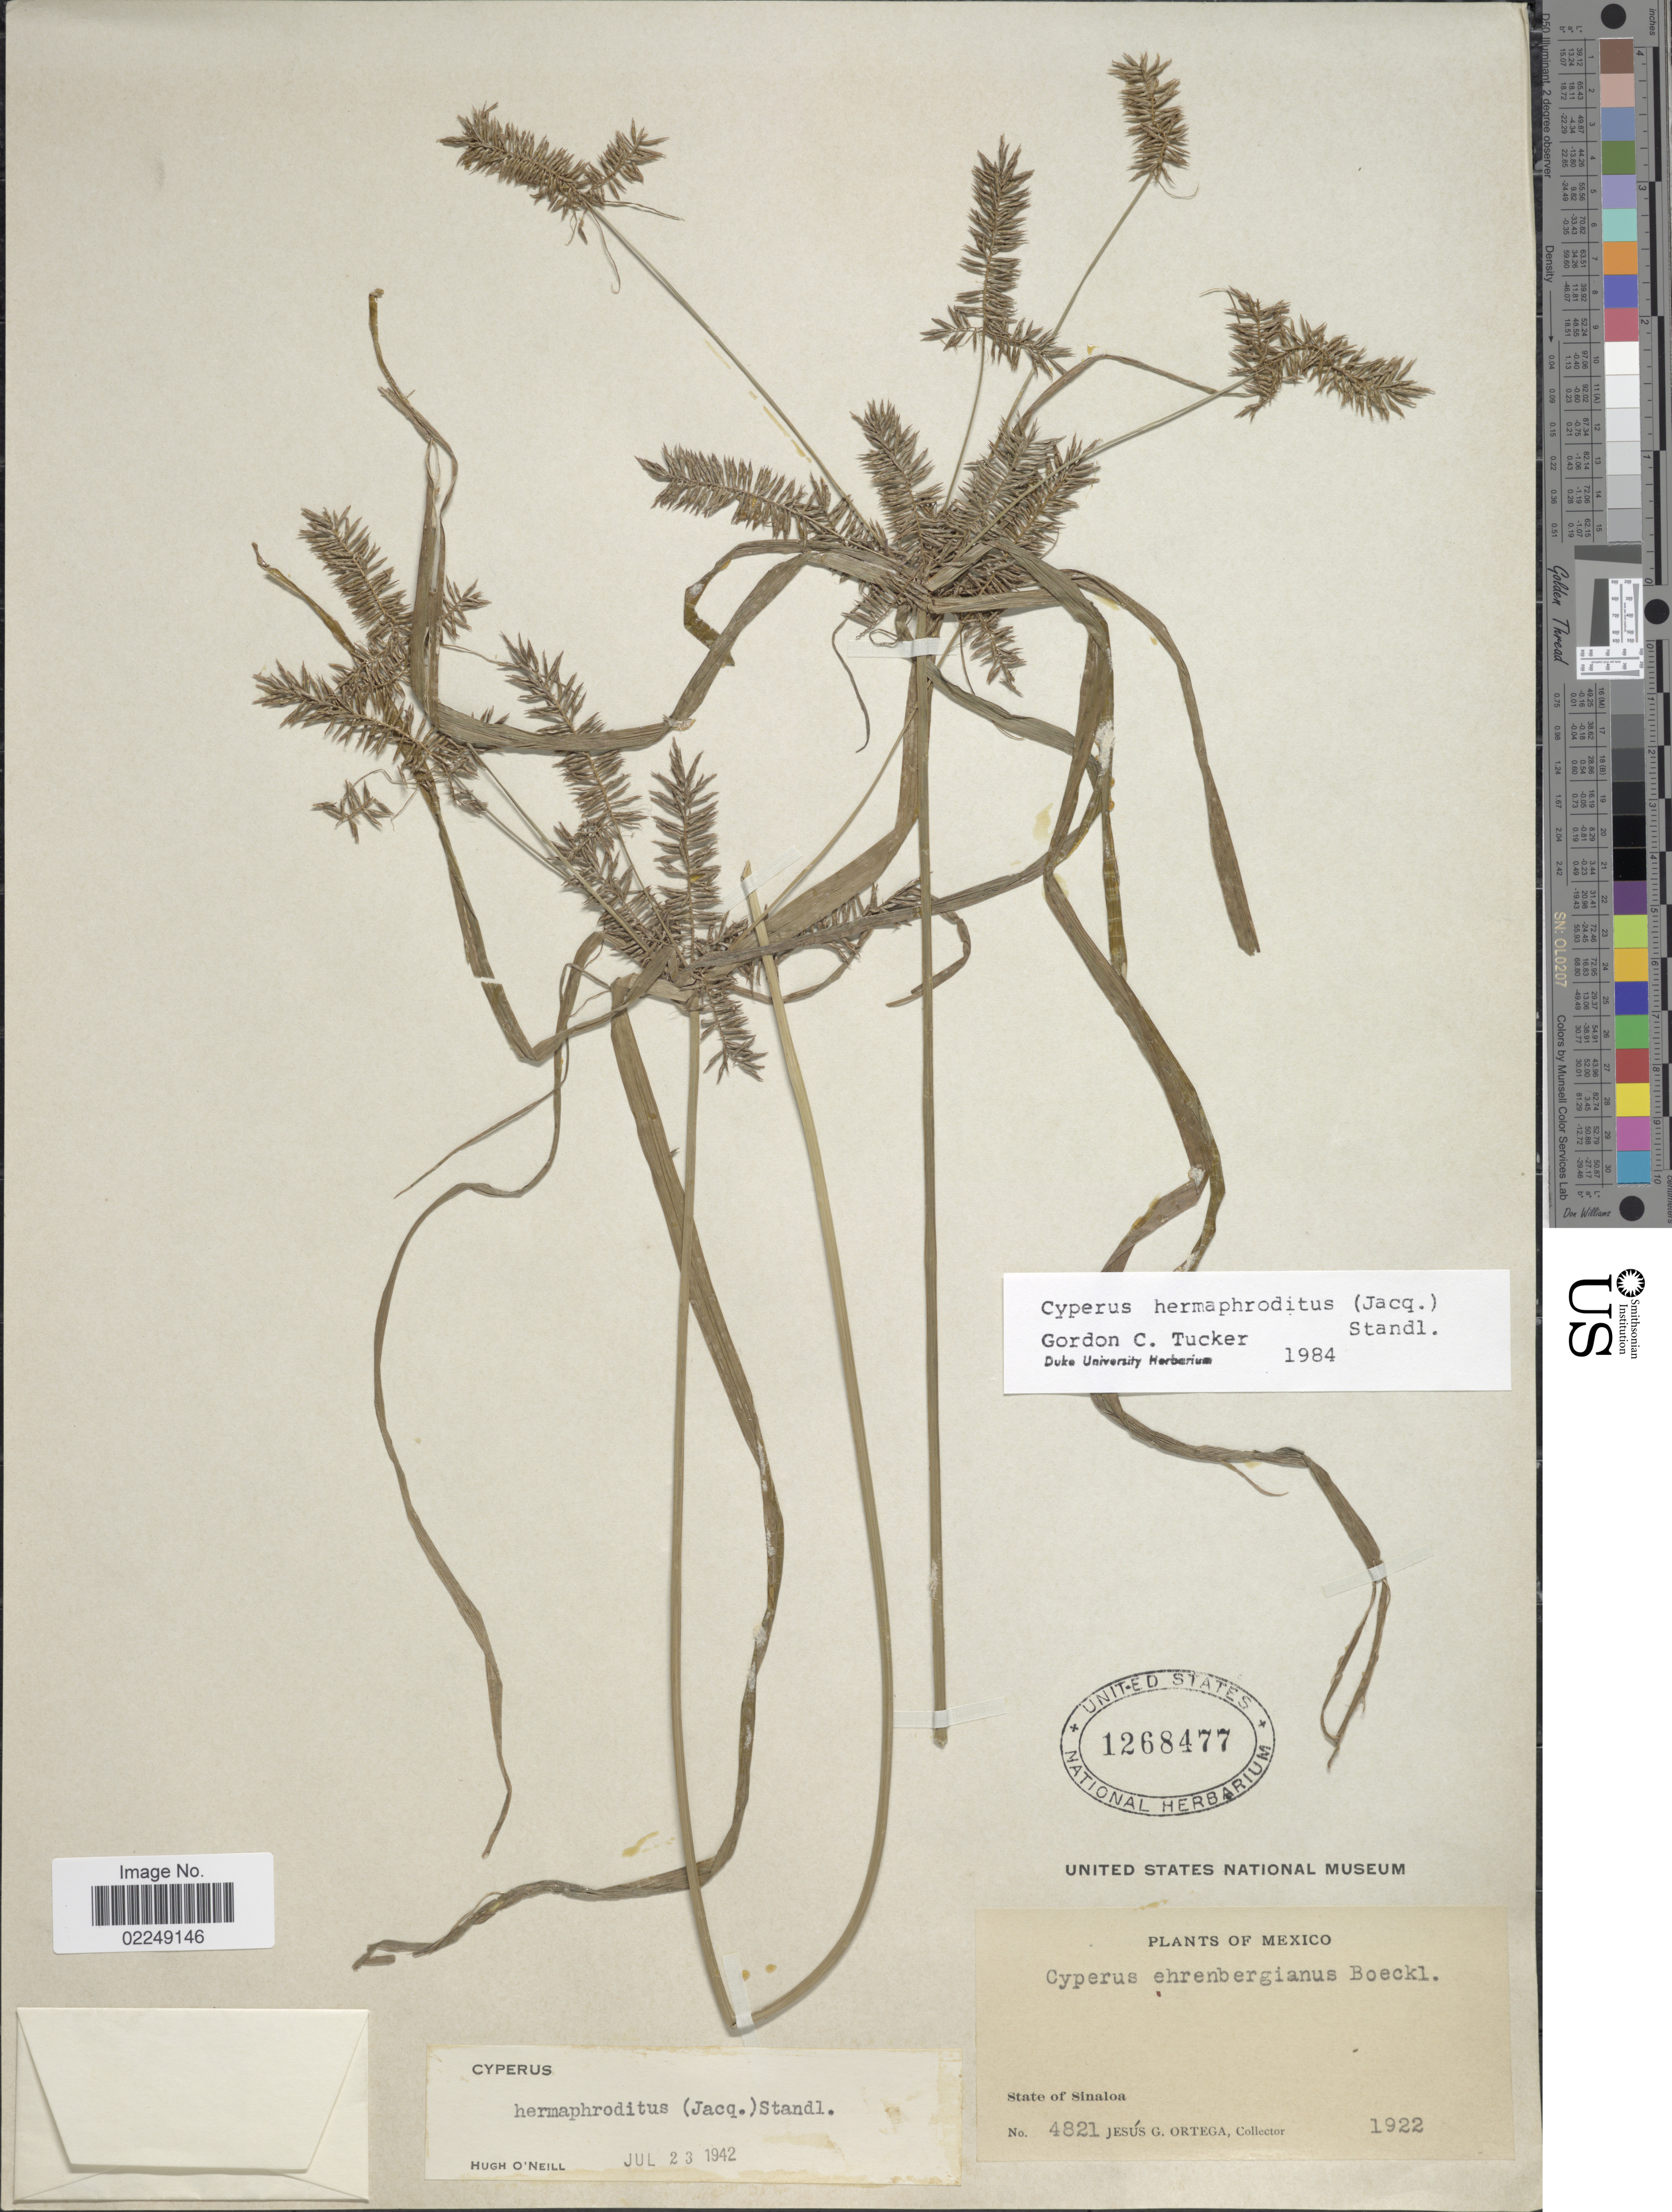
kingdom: Plantae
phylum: Tracheophyta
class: Liliopsida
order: Poales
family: Cyperaceae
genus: Cyperus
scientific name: Cyperus hermaphroditus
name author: (Jacq.) Standl.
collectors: J. Ortega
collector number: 4821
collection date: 1922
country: Mexico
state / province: Sinaloa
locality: State of Sinaloa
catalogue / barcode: US 1268477